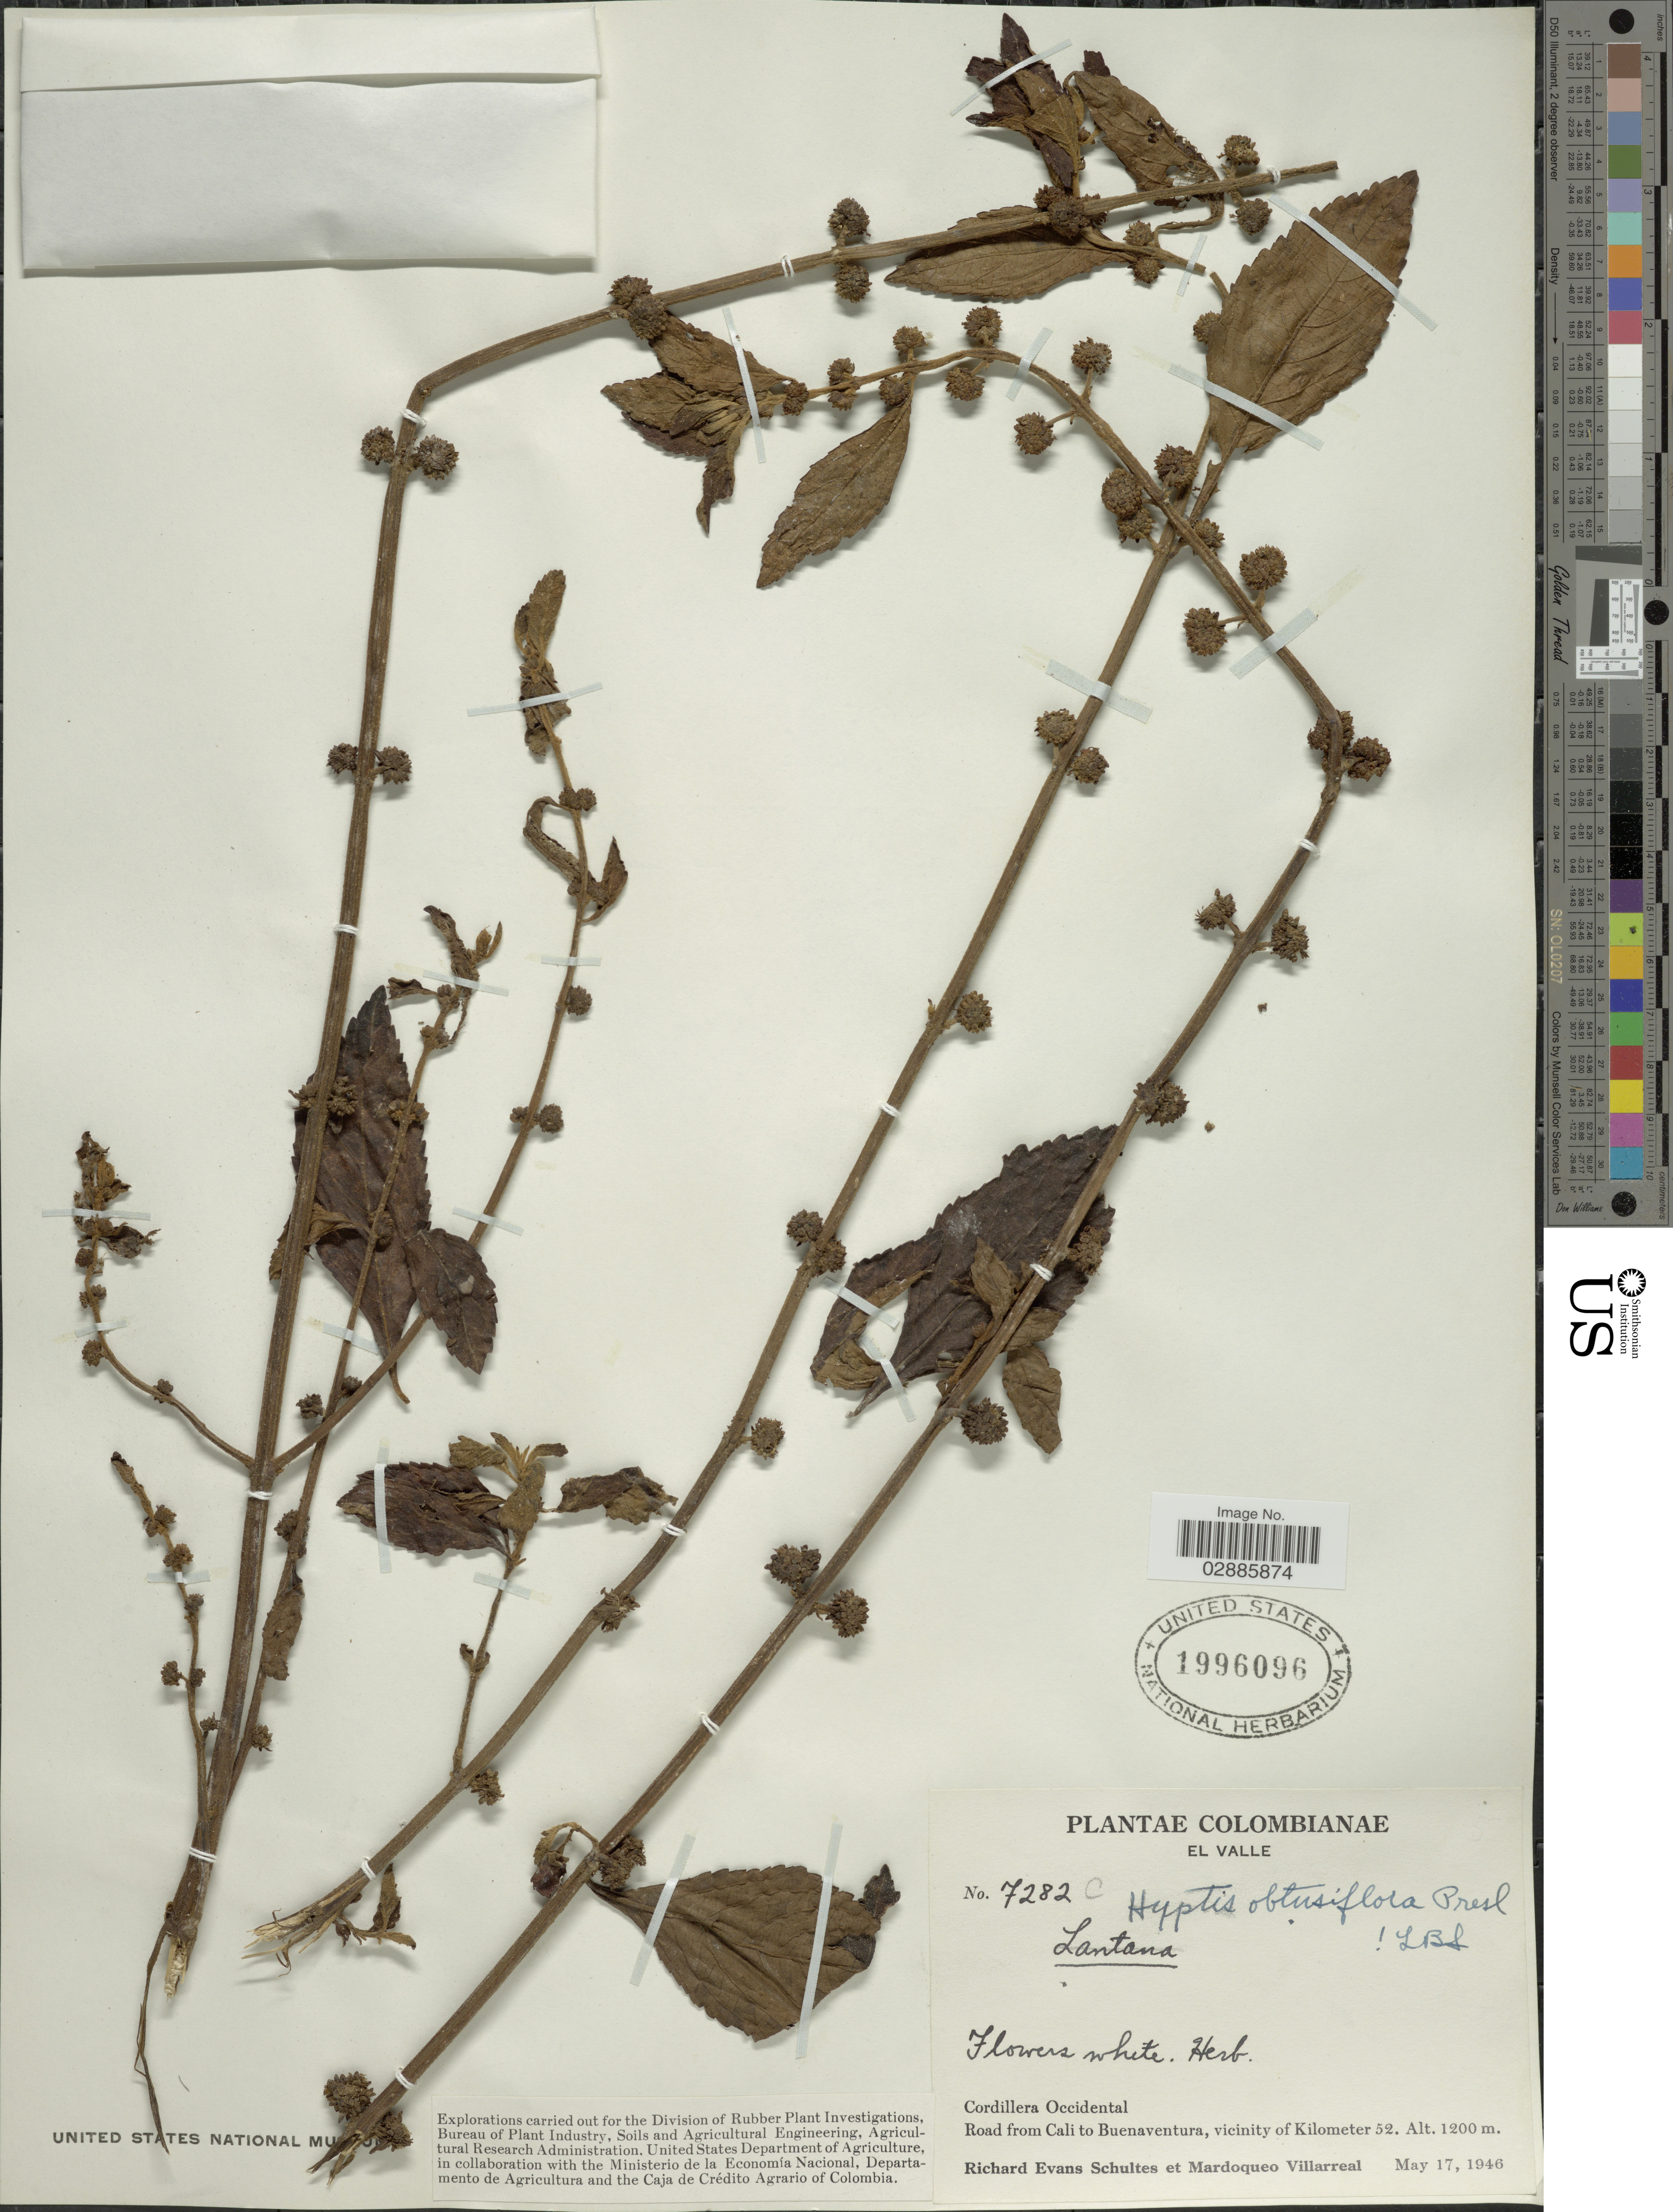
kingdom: Plantae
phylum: Tracheophyta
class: Magnoliopsida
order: Lamiales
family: Lamiaceae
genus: Hyptis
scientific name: Hyptis obtusiflora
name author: C. Presl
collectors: R. E. Schultes & M. Villarreal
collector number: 7282C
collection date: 1946-05-17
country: Colombia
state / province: Valle del Cauca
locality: El Valle, Cordillera Occidental, Road from Cali to Buenaventura, vicinity of Kilometer 52.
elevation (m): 1200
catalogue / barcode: US 1996096